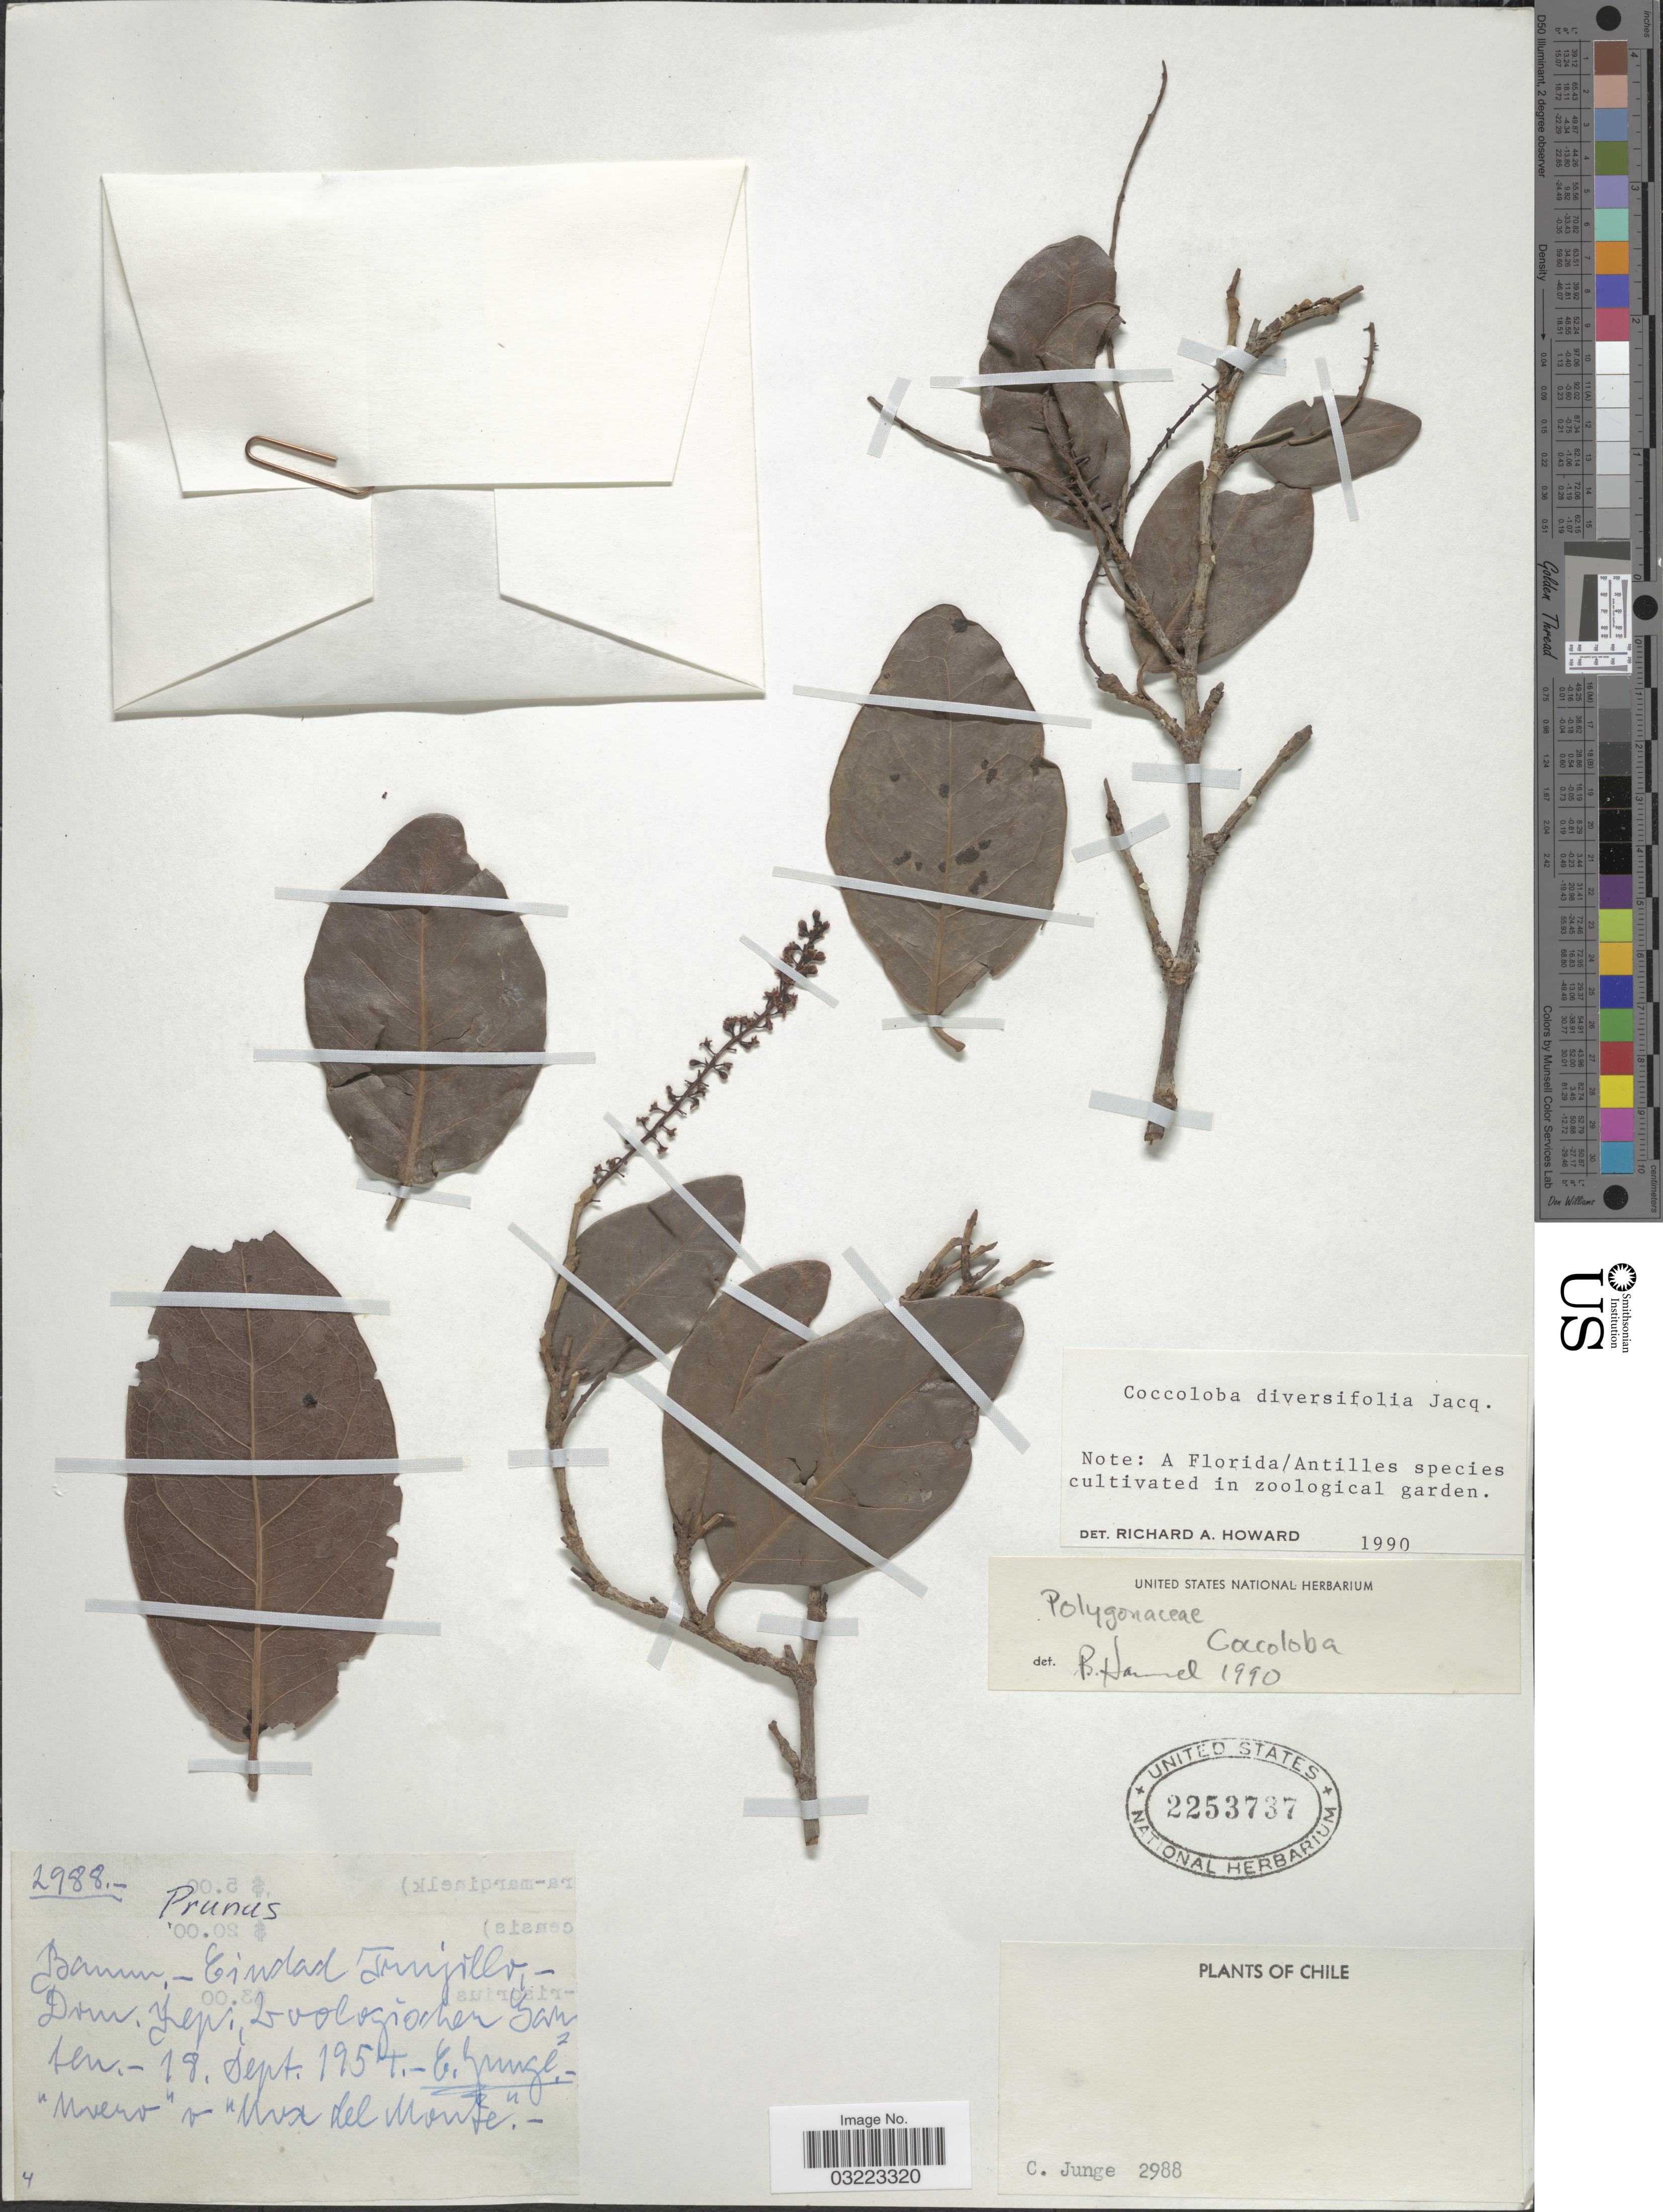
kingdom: Plantae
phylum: Tracheophyta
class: Magnoliopsida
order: Caryophyllales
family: Polygonaceae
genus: Coccoloba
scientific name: Coccoloba diversifolia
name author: Jacq.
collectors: C. Junge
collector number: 2988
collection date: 1954-09-18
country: Chile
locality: Ciudad Trujillo, - Dom. Dep [interpreted]. Zoologischer Garten.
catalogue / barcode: US 2253737